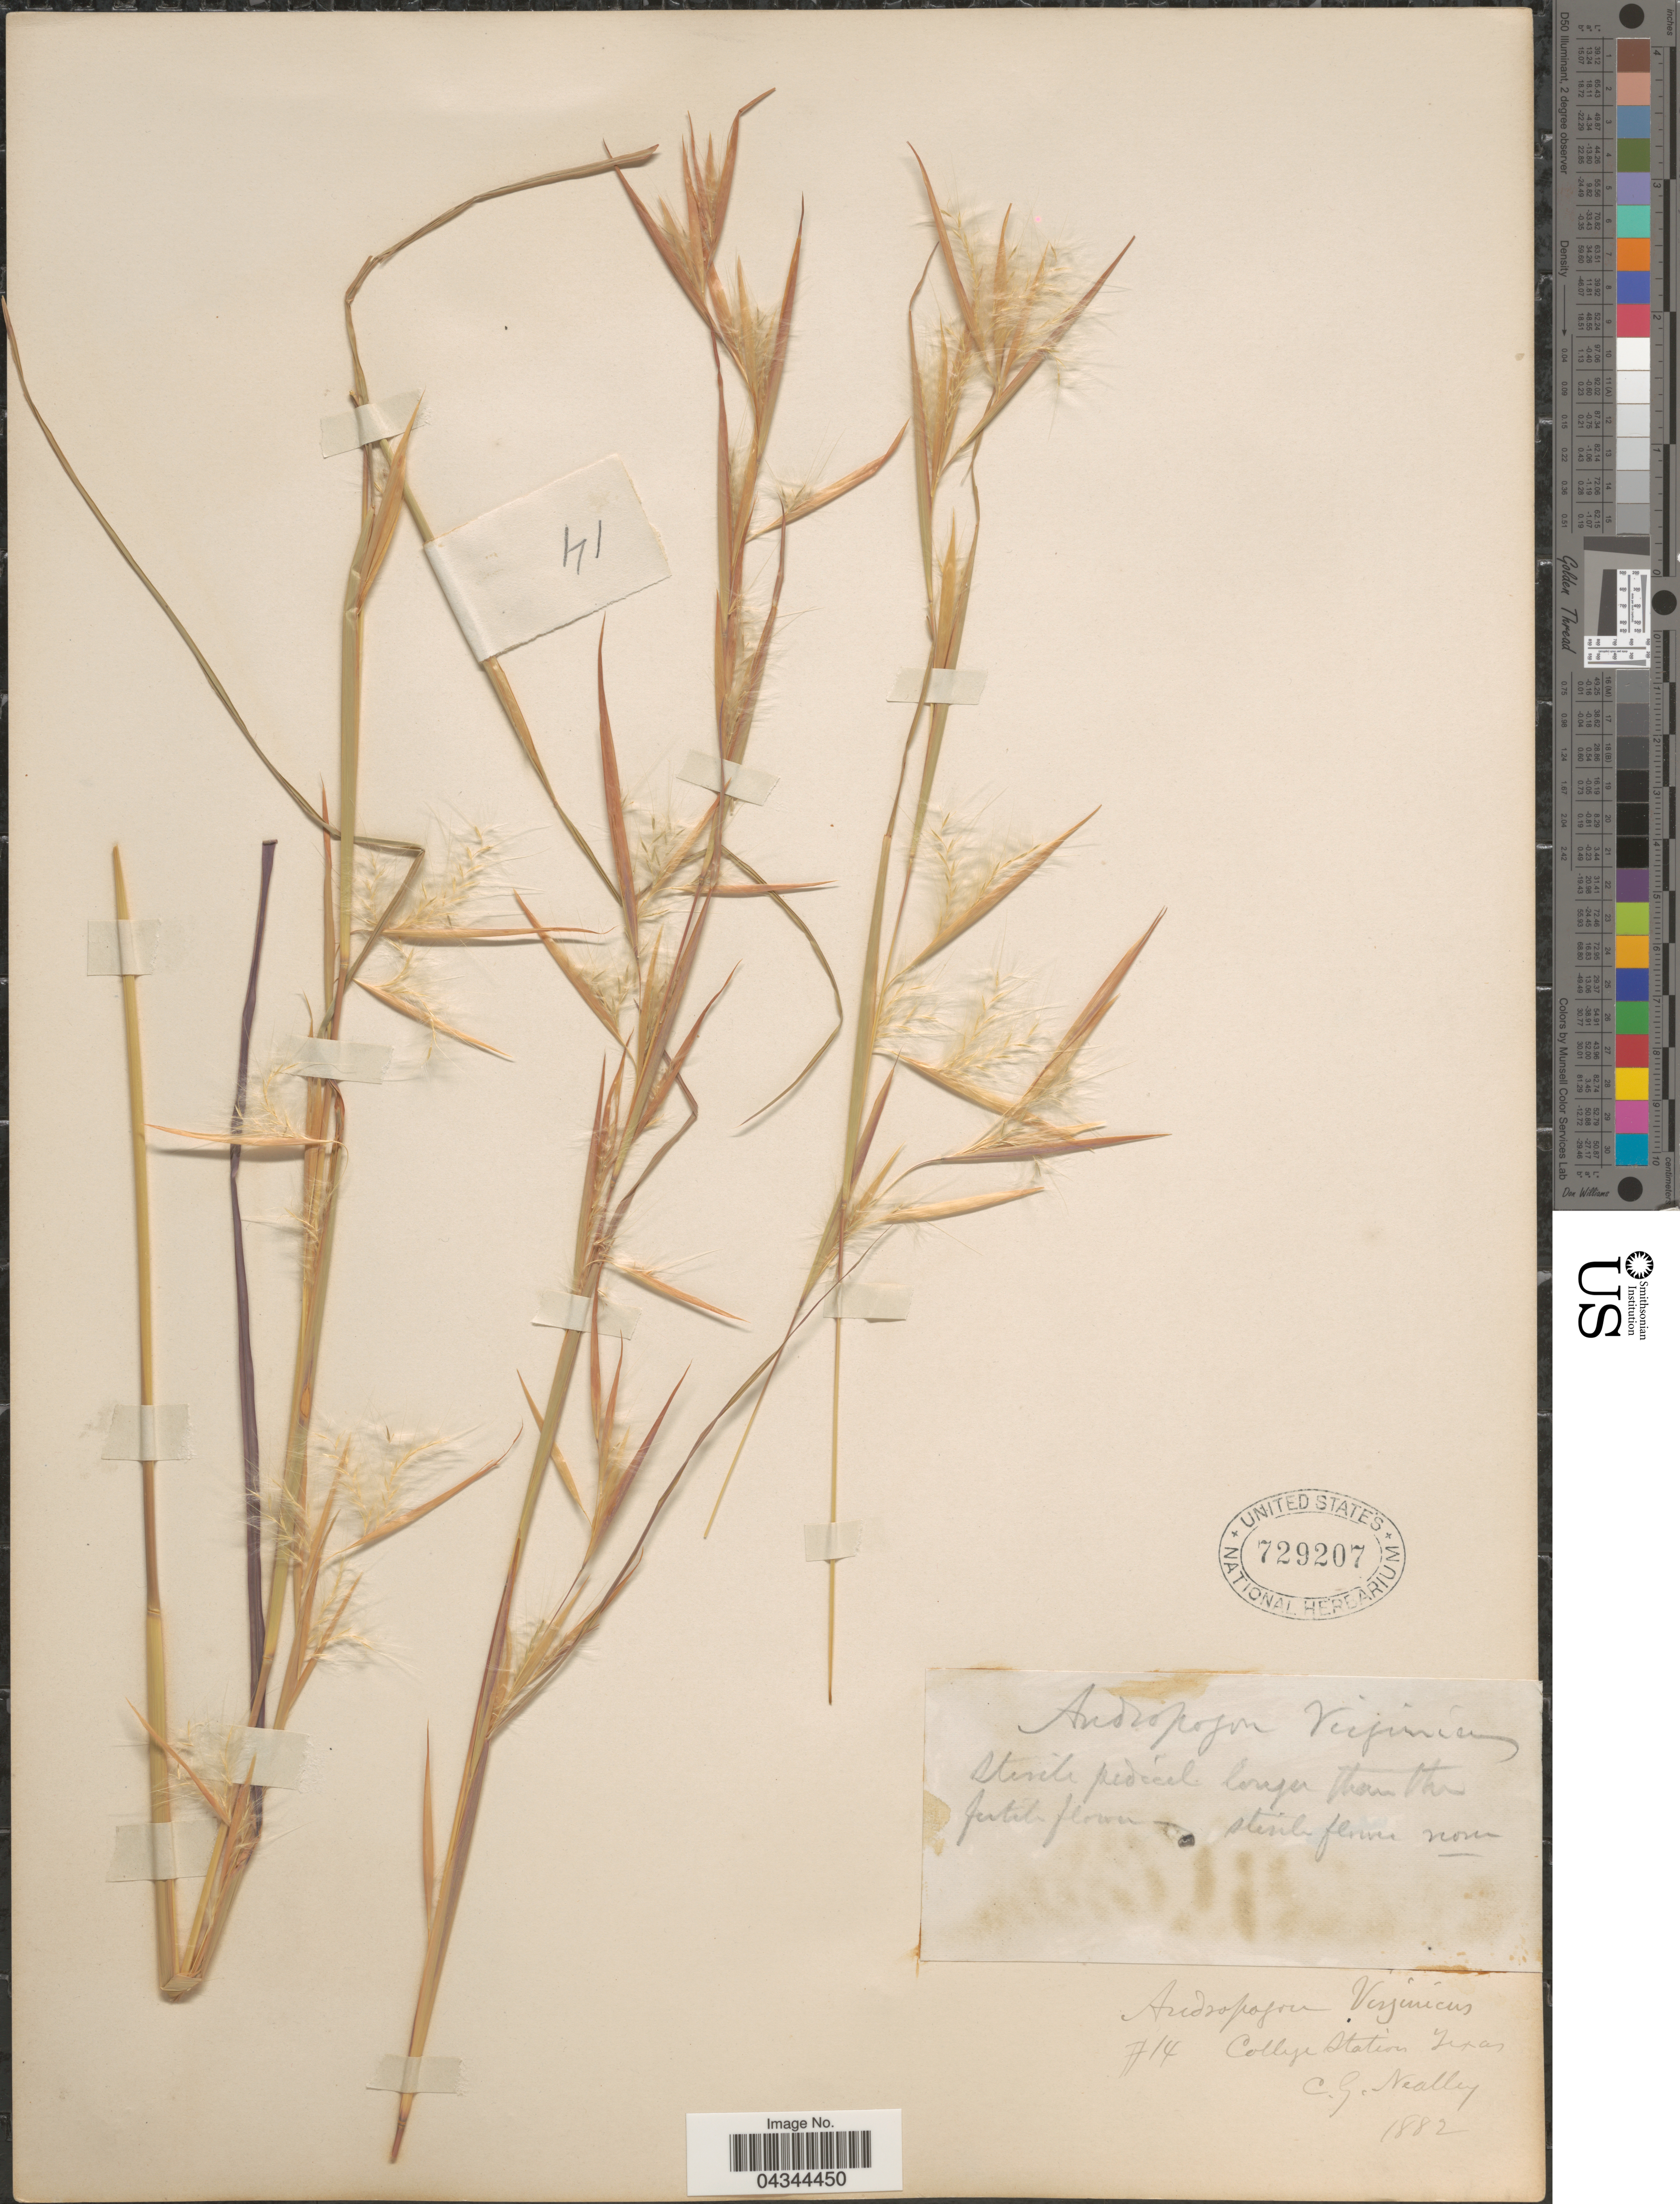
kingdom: Plantae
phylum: Tracheophyta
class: Liliopsida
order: Poales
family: Poaceae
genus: Andropogon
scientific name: Andropogon virginicus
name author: L.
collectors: C. Nealley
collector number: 14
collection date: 1882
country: United States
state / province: Texas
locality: College Station.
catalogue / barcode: US 729207